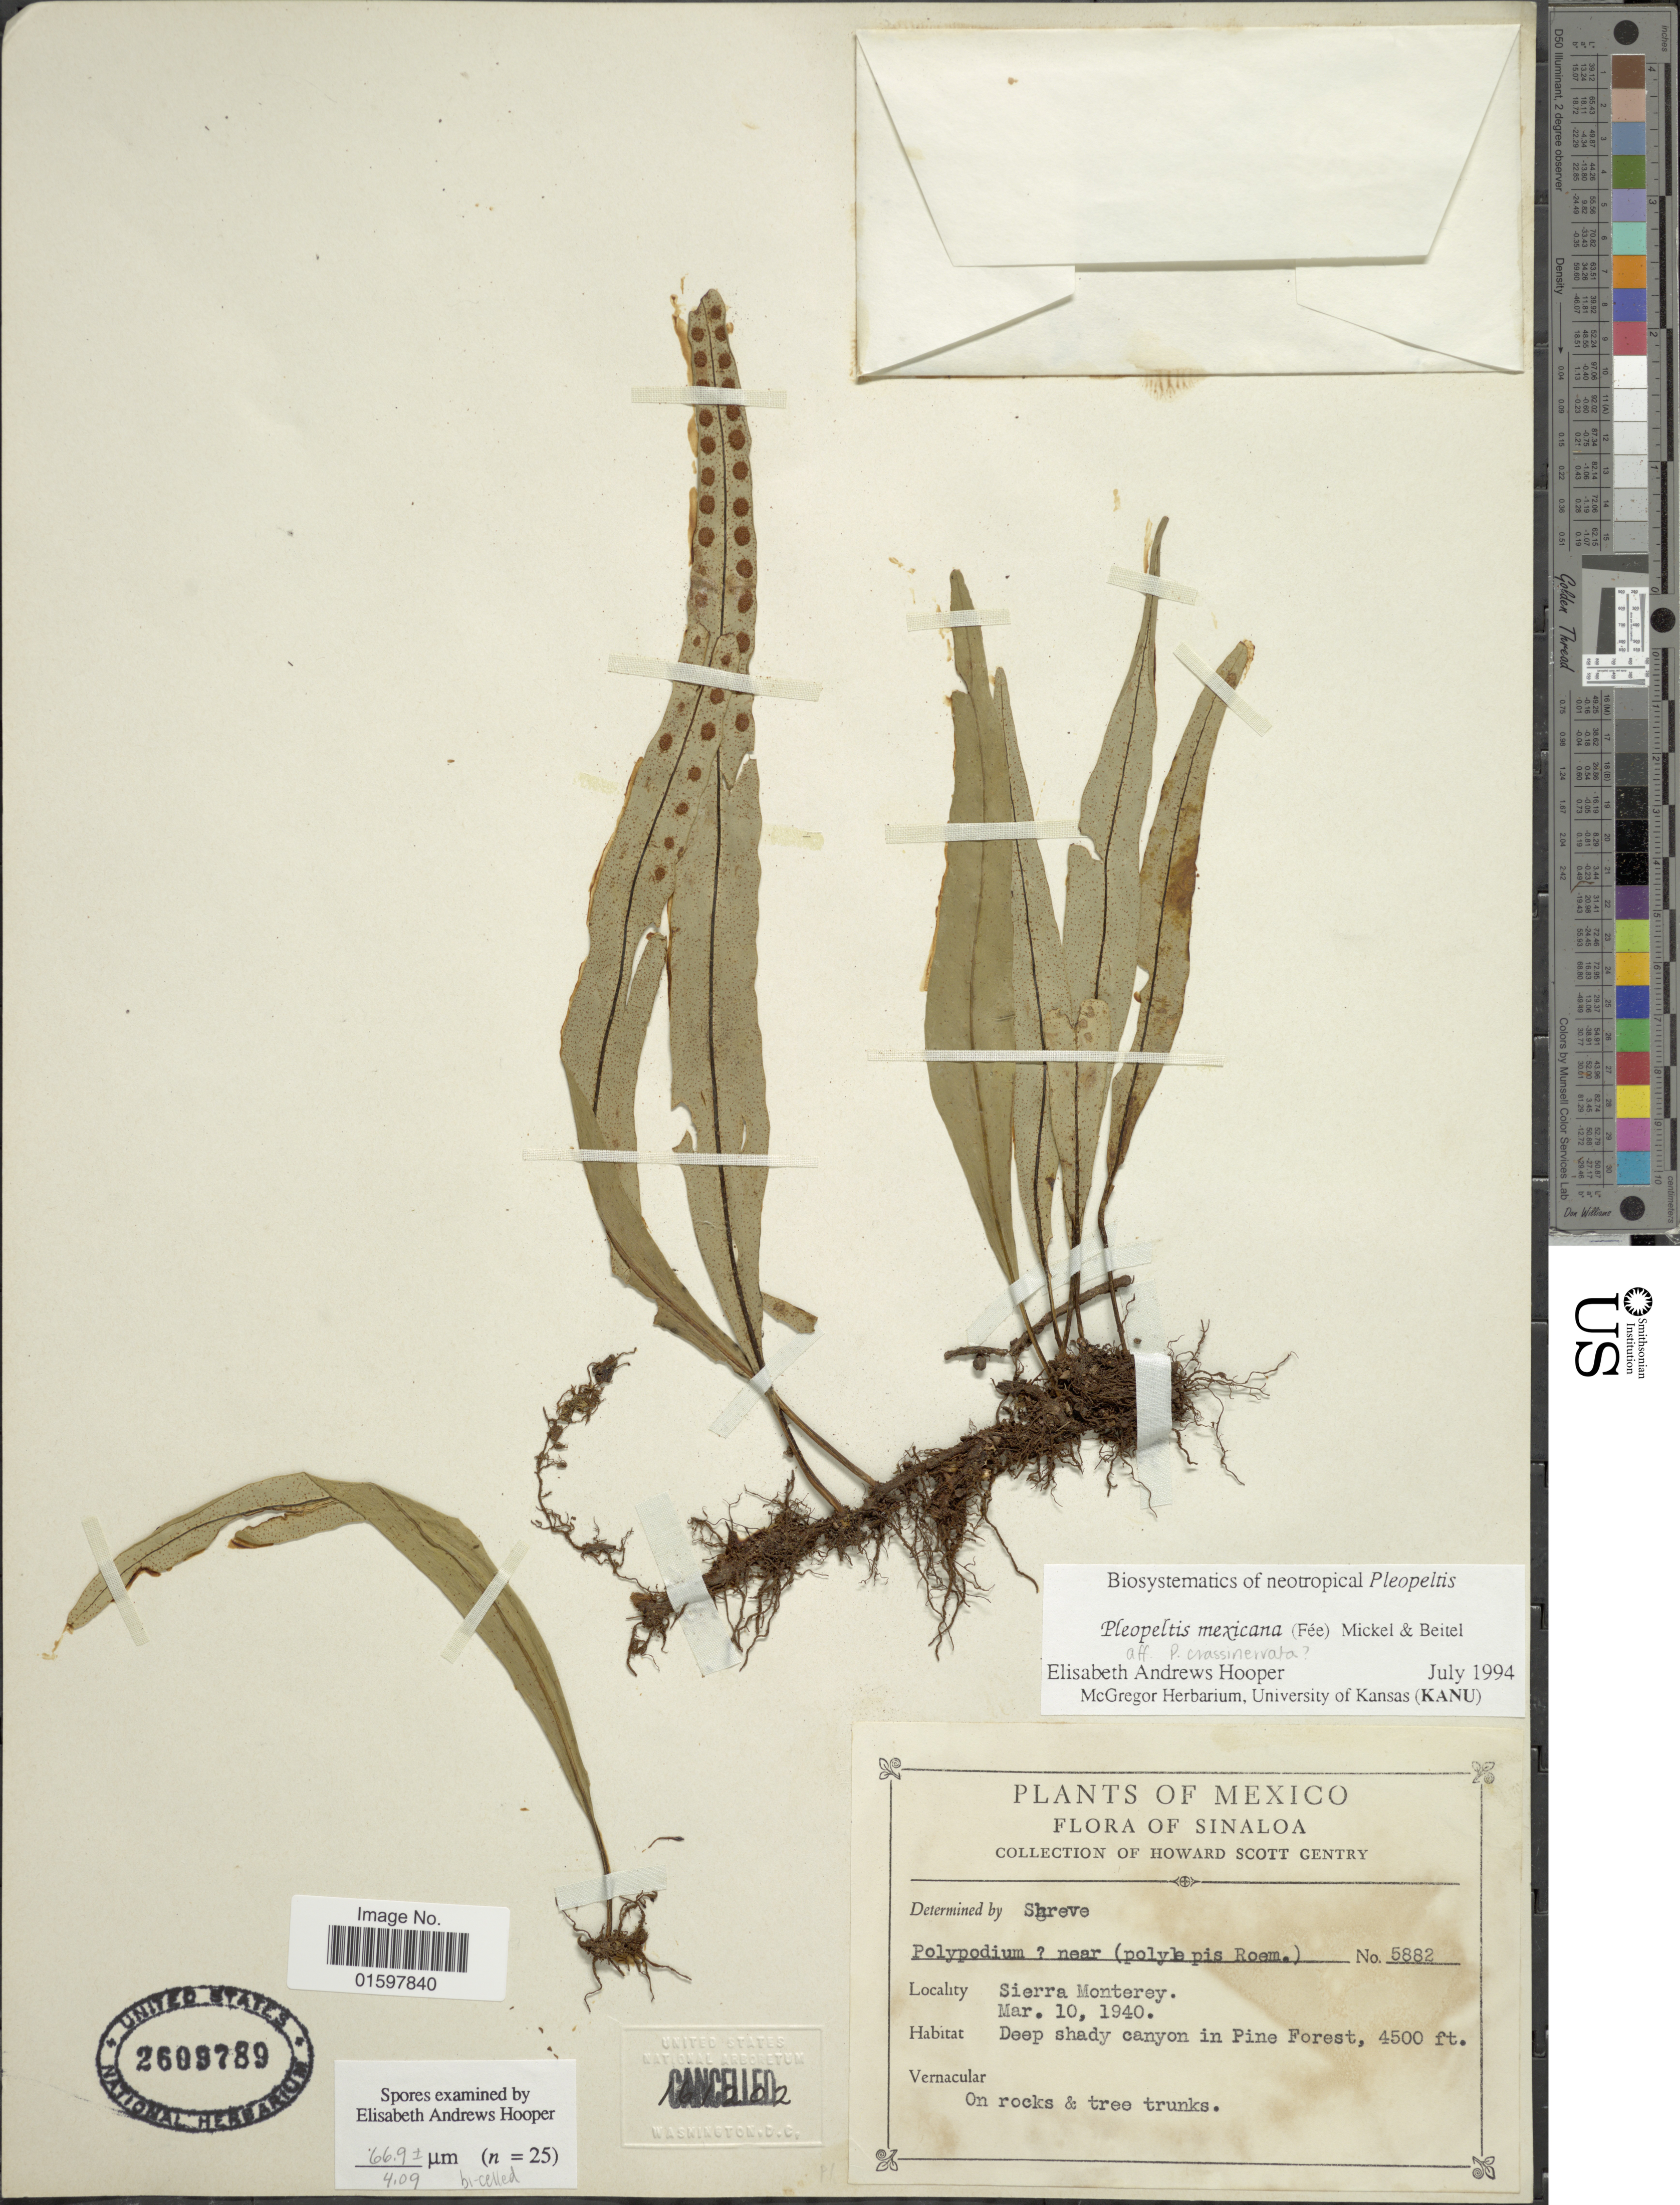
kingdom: Plantae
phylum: Tracheophyta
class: Polypodiopsida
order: Polypodiales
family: Polypodiaceae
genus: Pleopeltis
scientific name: Pleopeltis mexicana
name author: (Fée) Mickel & Beitel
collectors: H. S. Gentry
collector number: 5882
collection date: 1940-03-10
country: Mexico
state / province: Sinaloa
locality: Sierra Monterey, deep shady canyon in Pine Forest.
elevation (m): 1372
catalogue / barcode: US 2609789